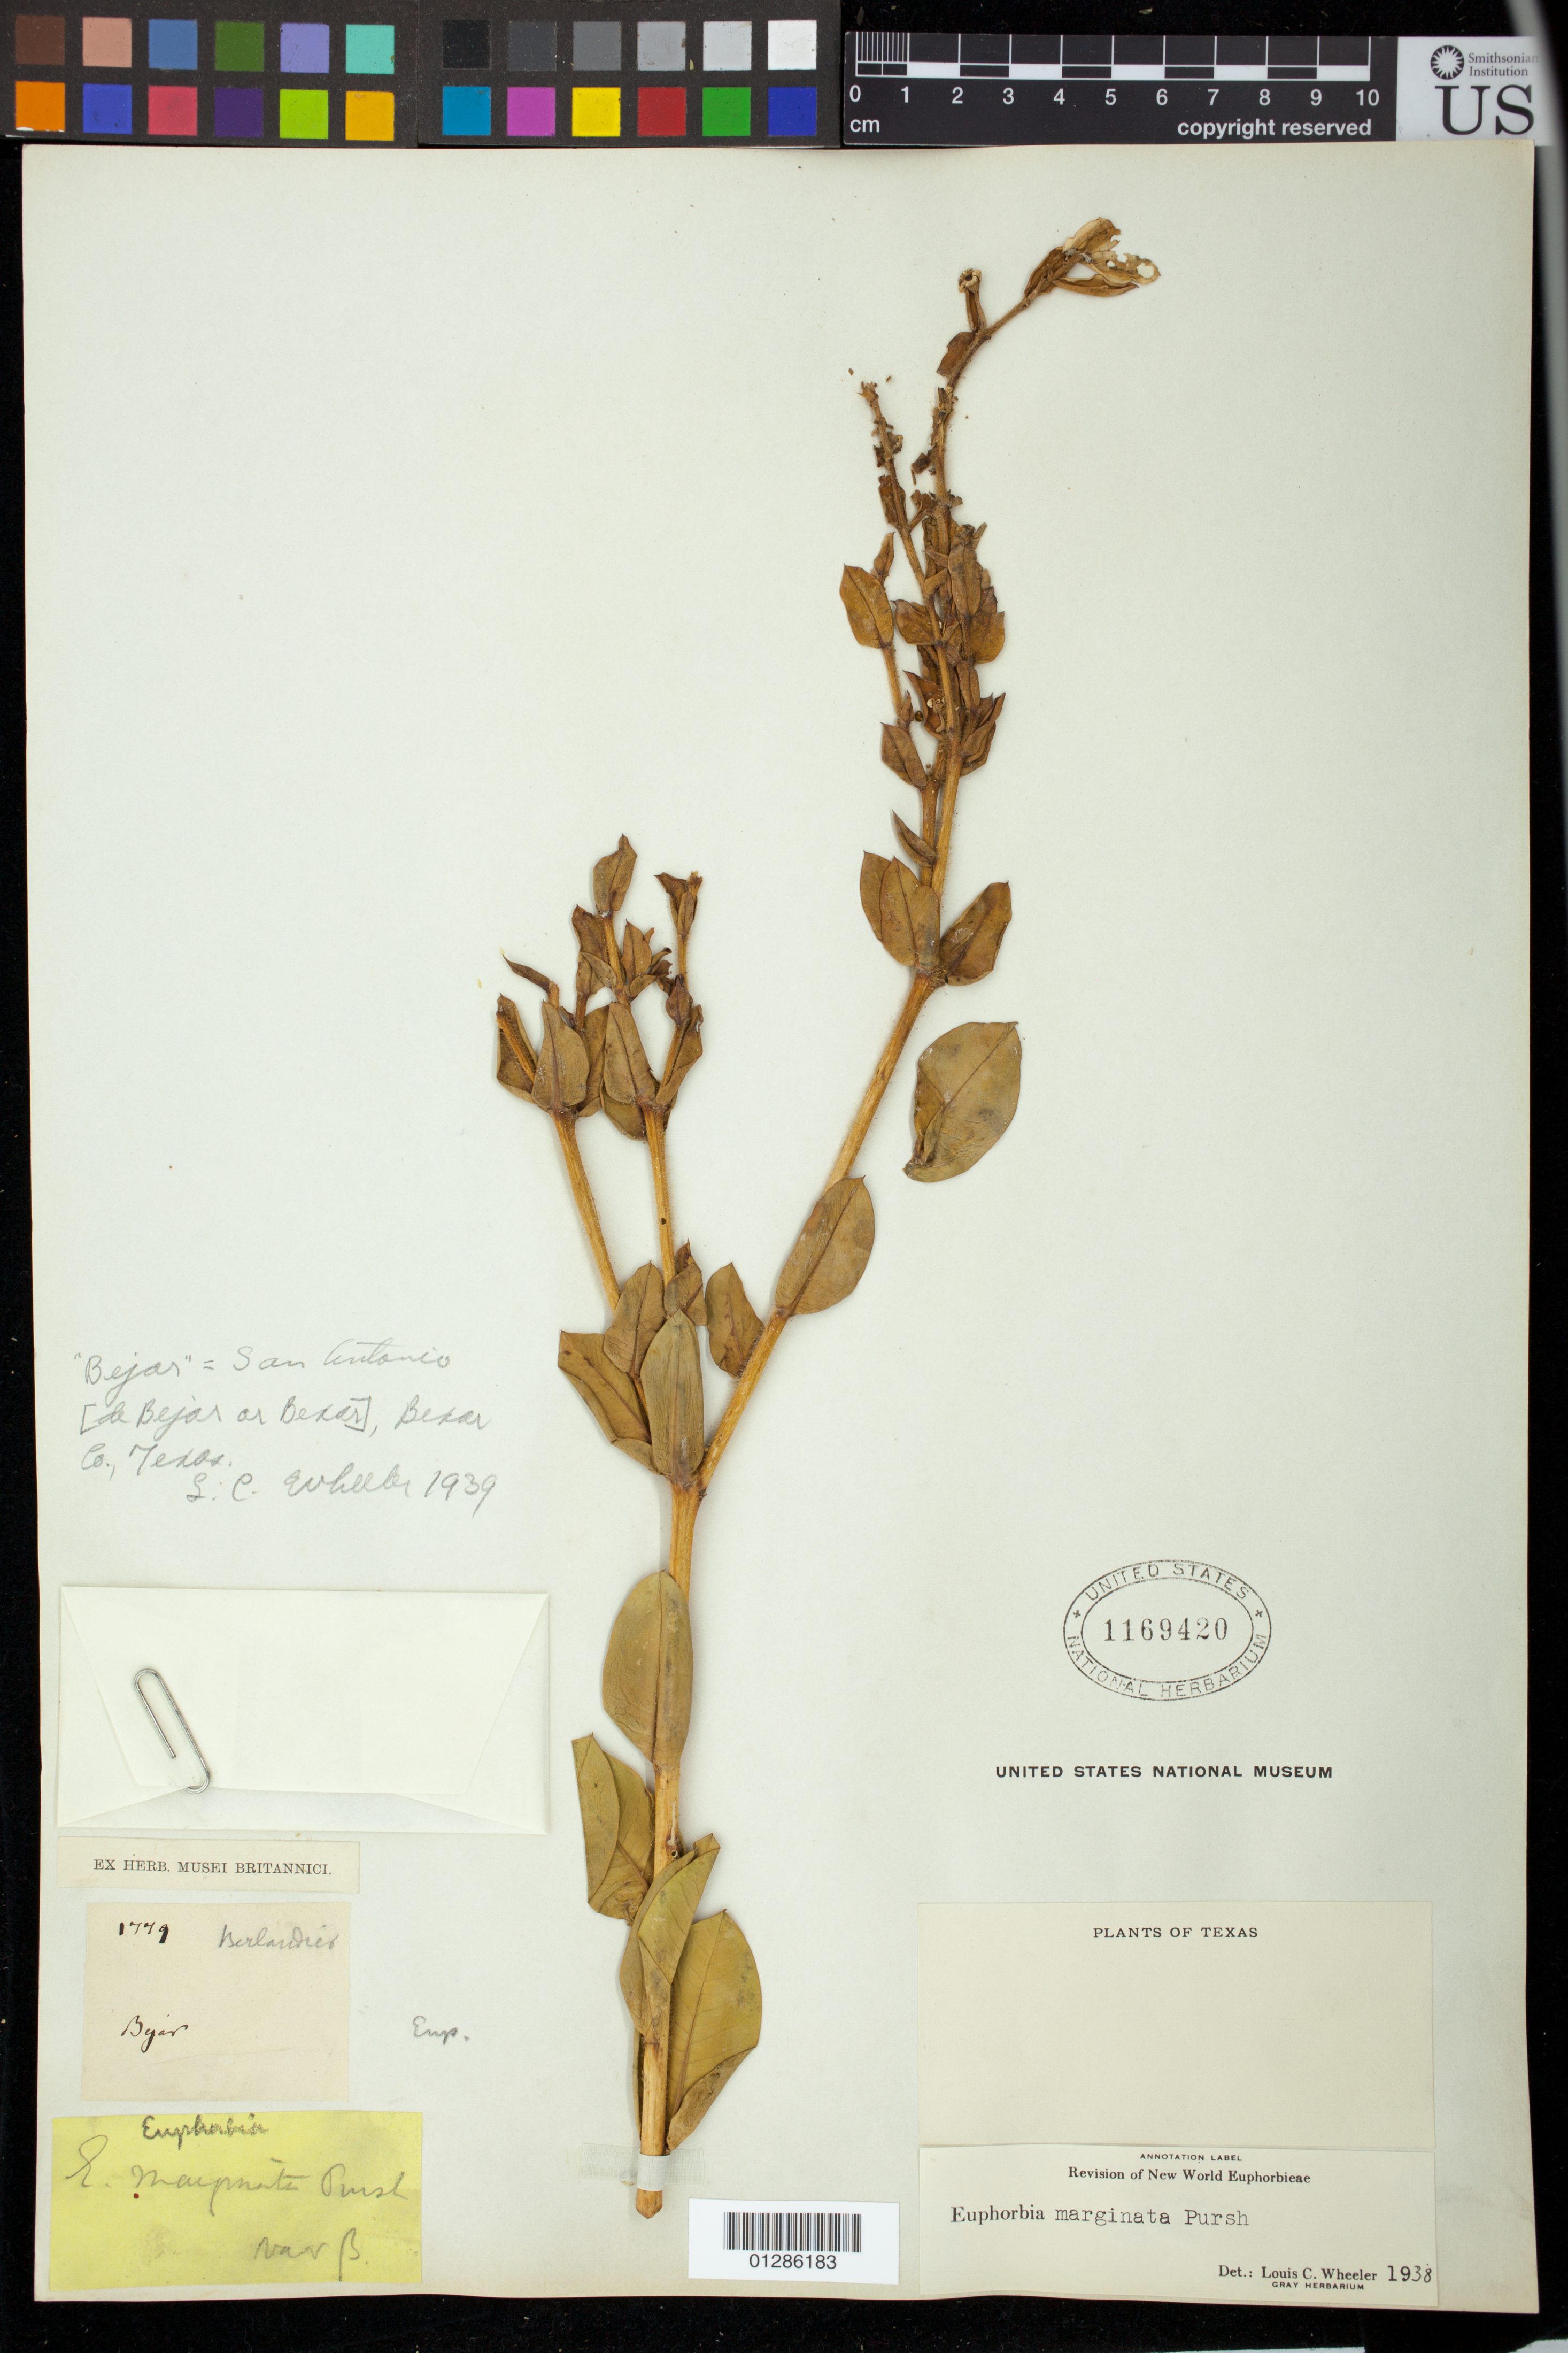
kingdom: Plantae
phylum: Tracheophyta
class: Magnoliopsida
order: Malpighiales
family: Euphorbiaceae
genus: Euphorbia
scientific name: Euphorbia marginata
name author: Pursh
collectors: J. L. Berlandier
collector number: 1779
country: United States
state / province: Texas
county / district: Bexar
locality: Bejar [San Antonio]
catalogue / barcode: US 1169420